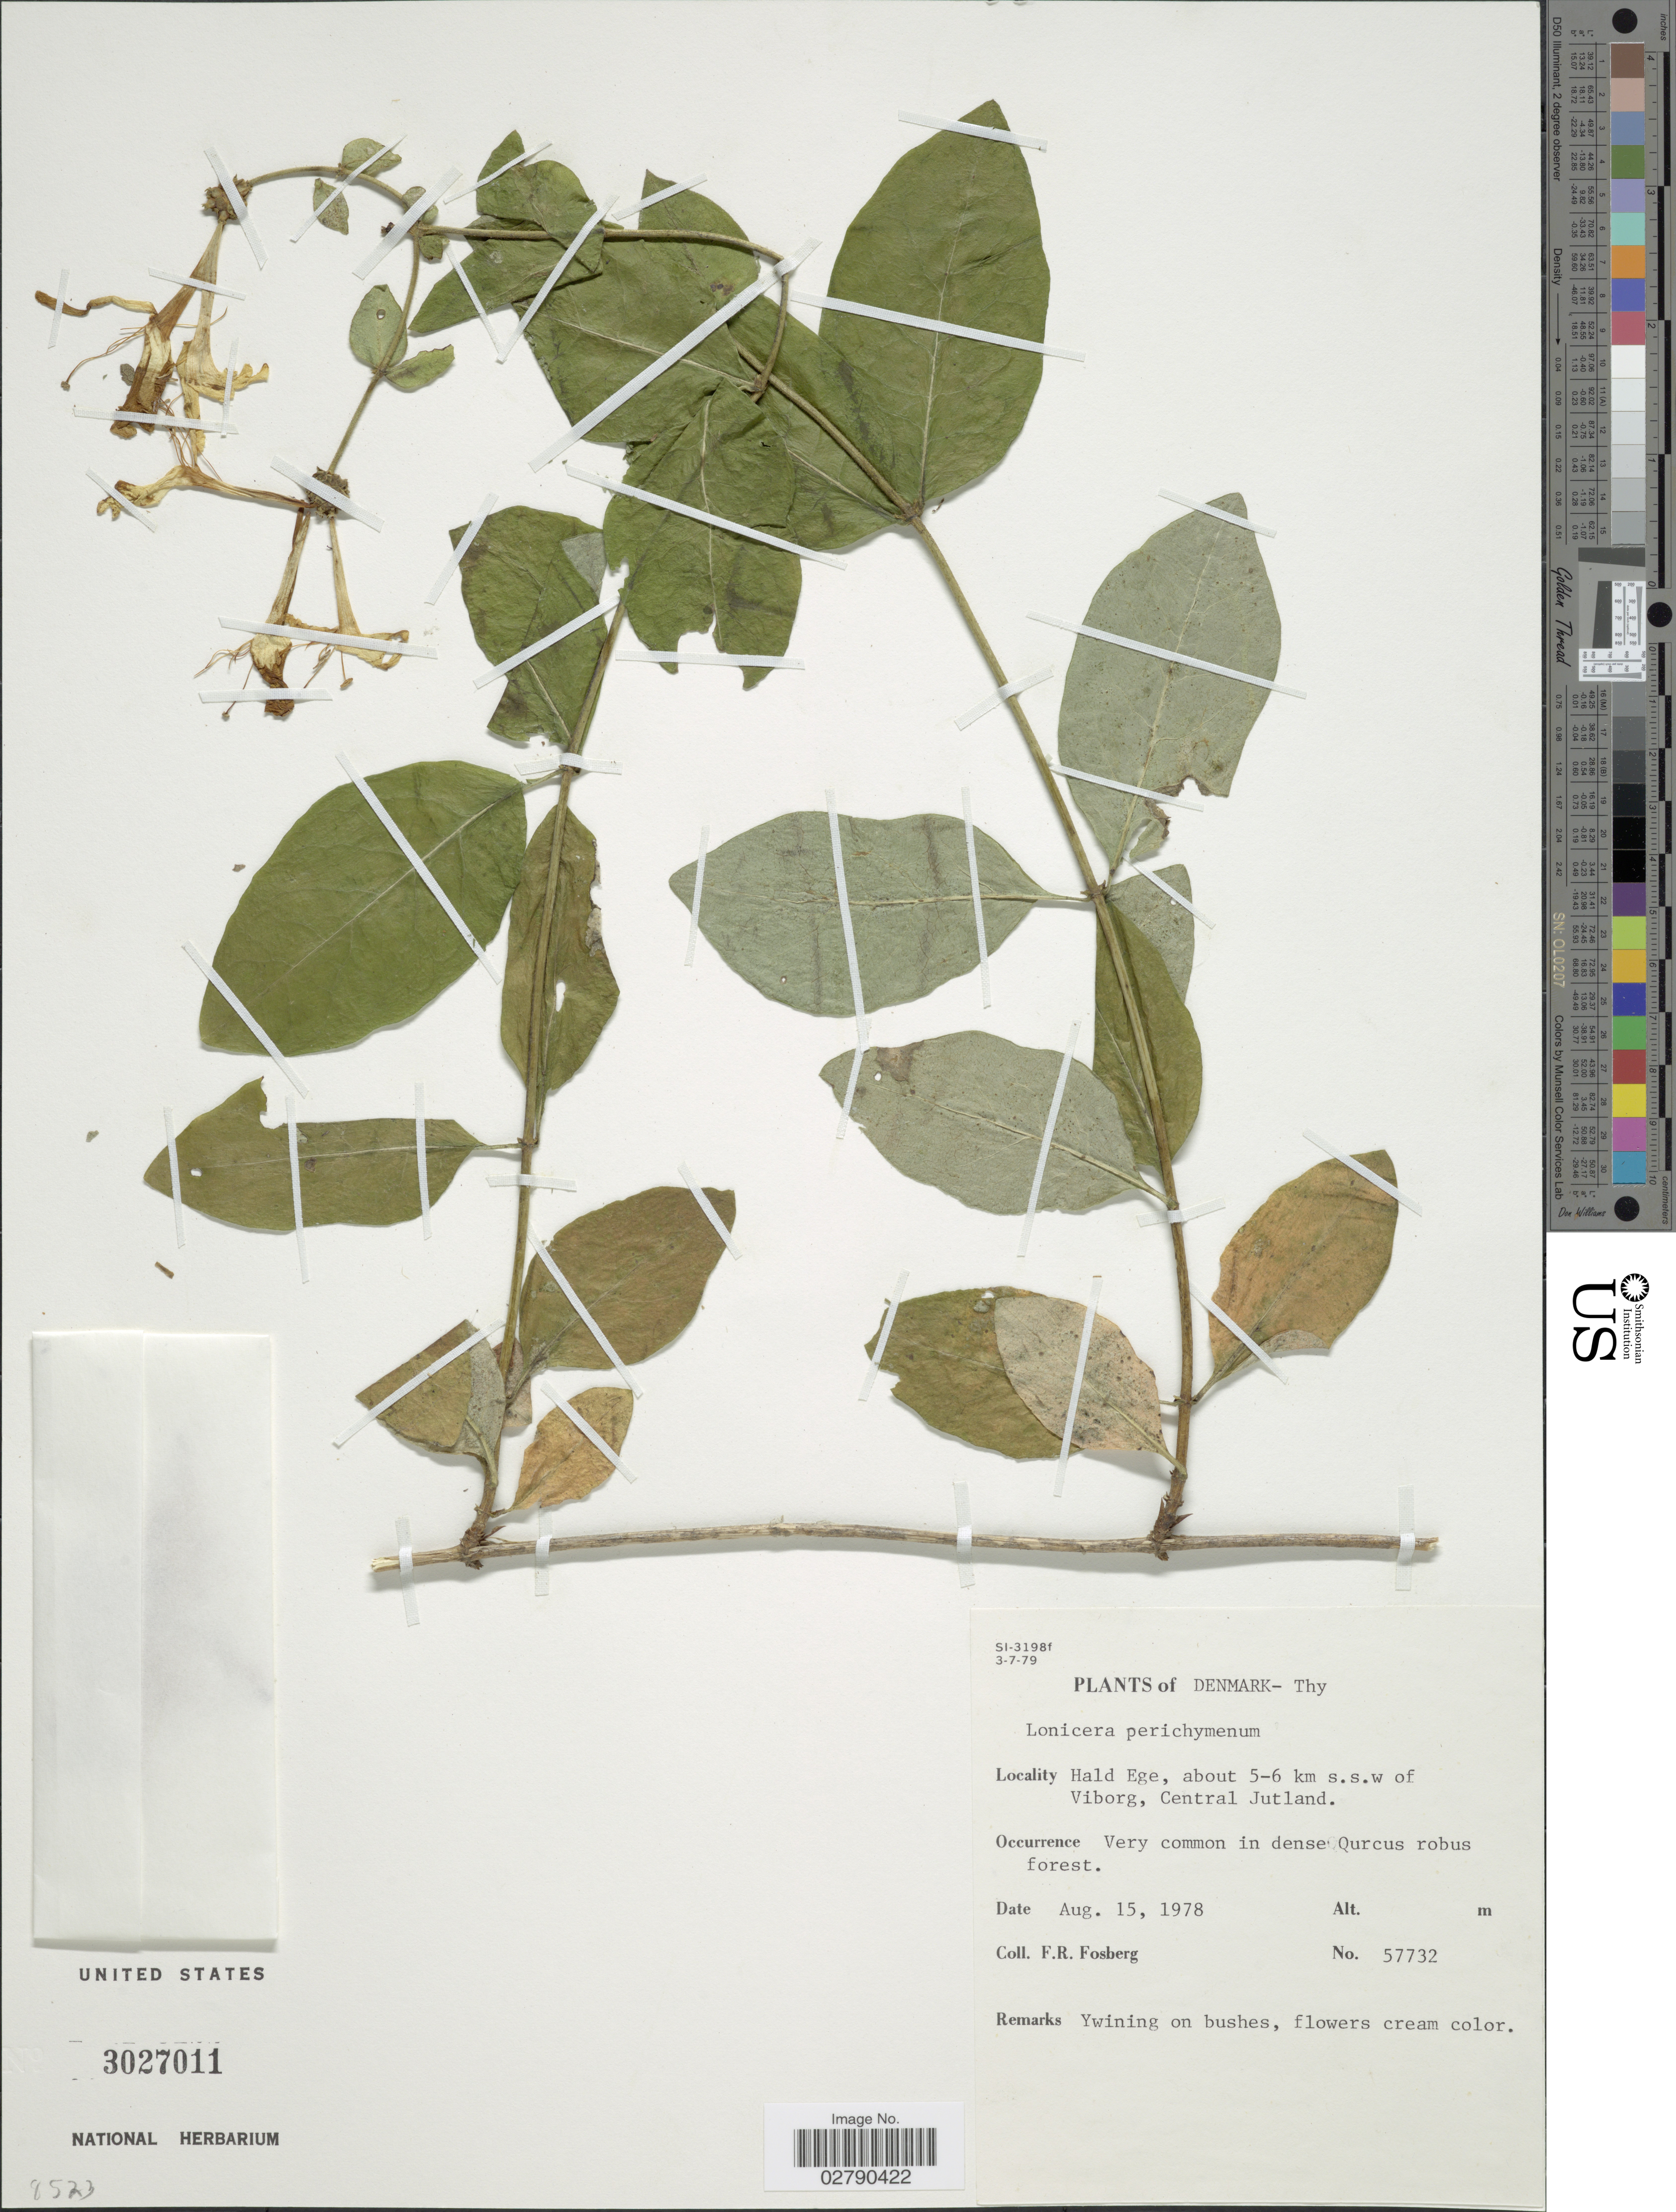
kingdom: Plantae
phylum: Tracheophyta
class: Magnoliopsida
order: Dipsacales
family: Caprifoliaceae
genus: Lonicera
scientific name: Lonicera periclymenum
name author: L.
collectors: F. R. Fosberg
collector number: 57732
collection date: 1978-08-15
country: Denmark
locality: Thy. Hald Ege, about 5-6 km s.s.w. of Viborg, Central Jutland.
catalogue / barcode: US 3027011